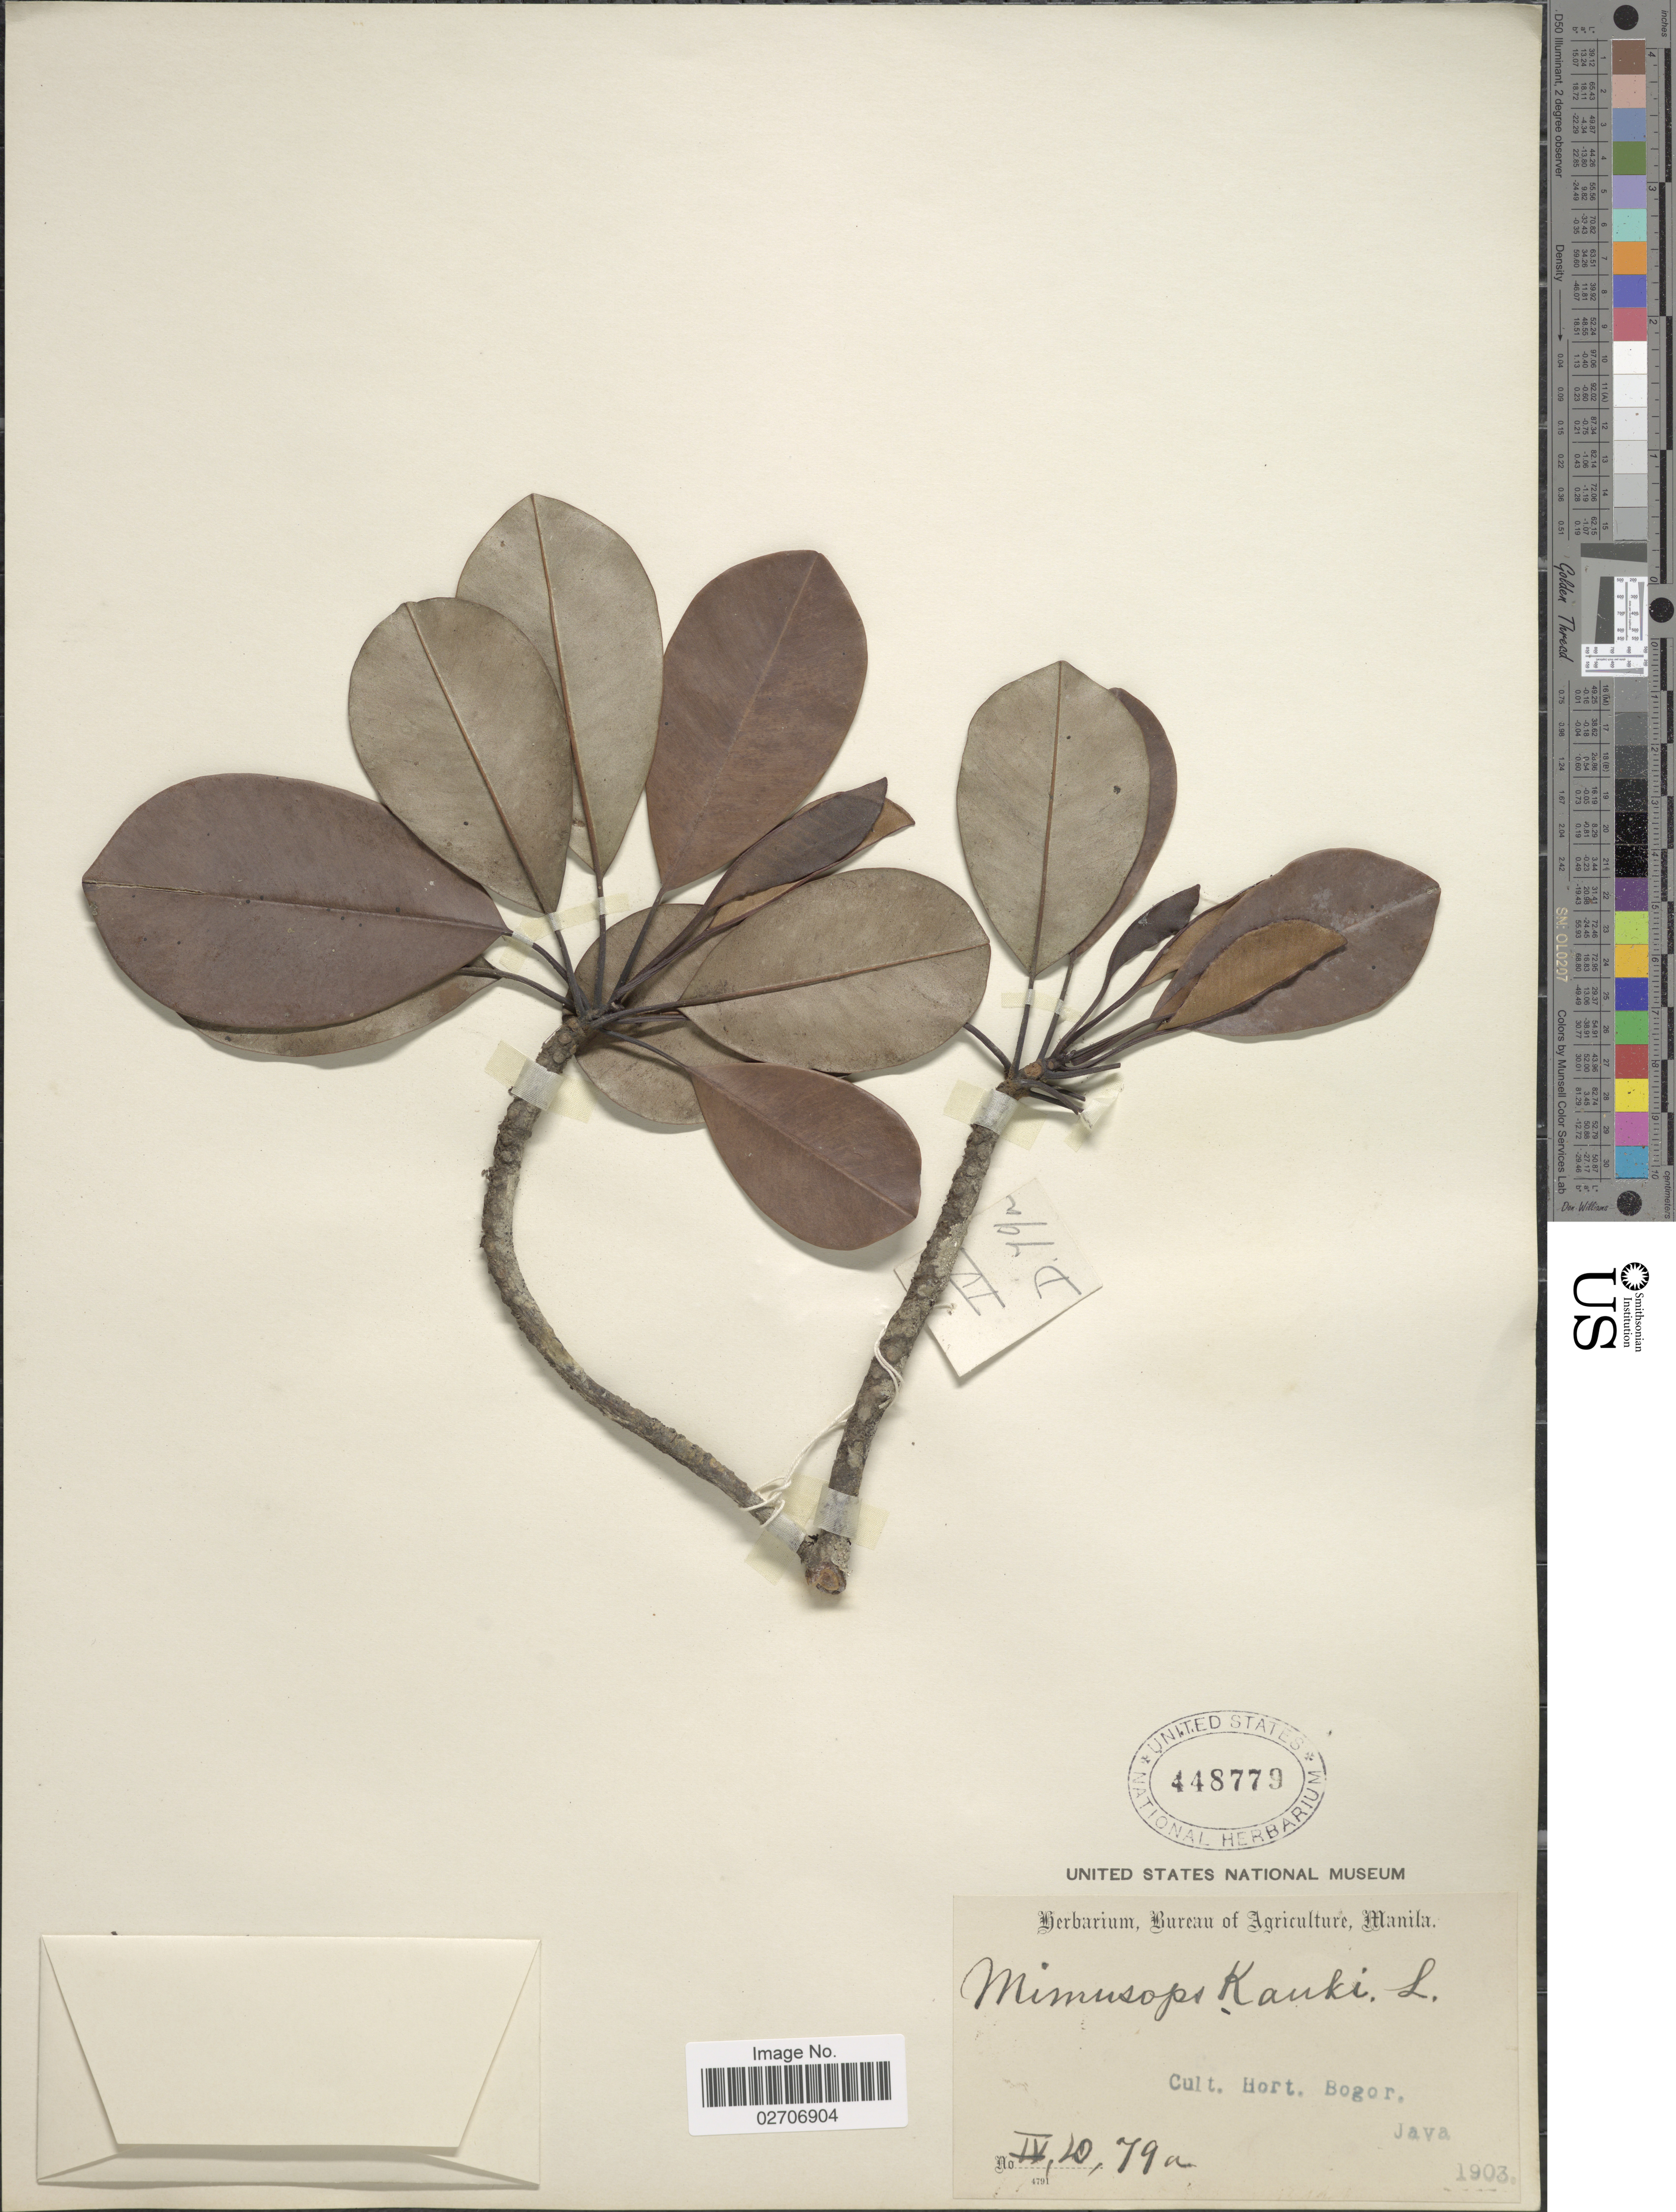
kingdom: Plantae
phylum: Tracheophyta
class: Magnoliopsida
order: Ericales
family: Sapotaceae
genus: Manilkara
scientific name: Manilkara kauki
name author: (L.) Dubard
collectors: ex Herb. Bur. Agric. Manila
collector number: IV,D,79a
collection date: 1903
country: Indonesia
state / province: Java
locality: Cult. Hort. Bogor, Java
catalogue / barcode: US 448779